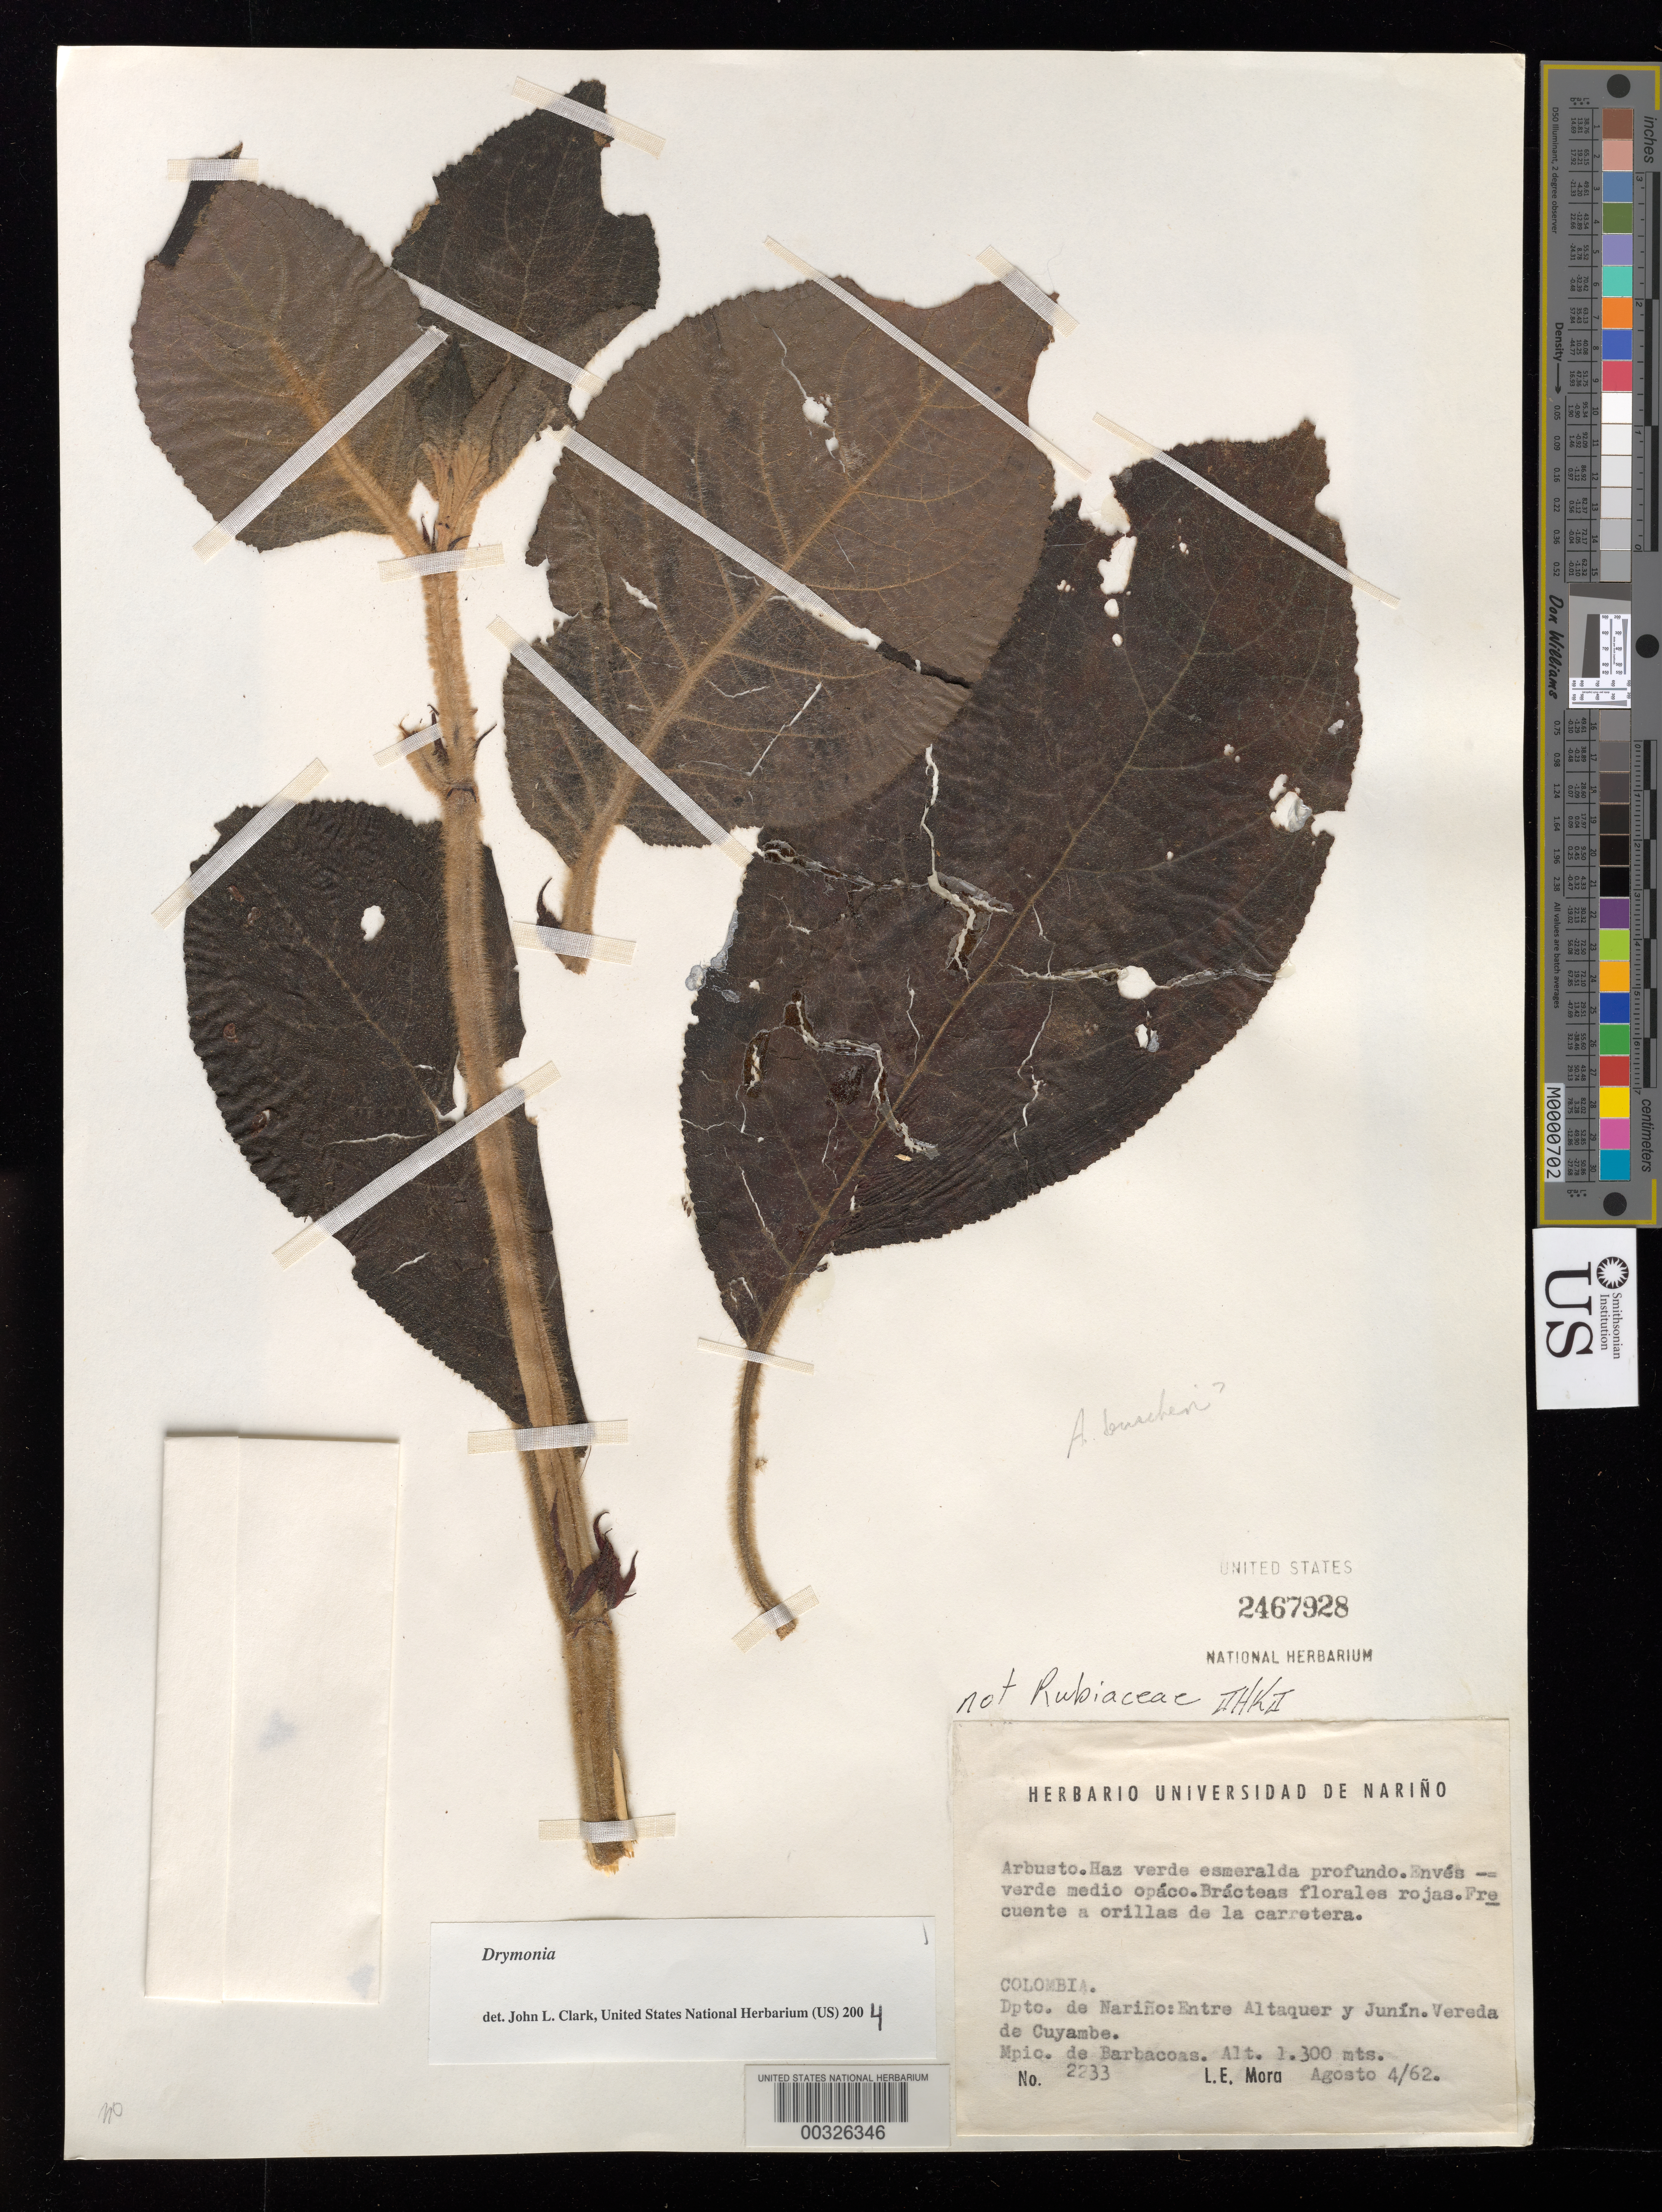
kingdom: Plantae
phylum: Tracheophyta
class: Magnoliopsida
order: Lamiales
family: Gesneriaceae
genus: Drymonia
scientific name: Drymonia teuscheri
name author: (Raymond) J.L. Clark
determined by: Clark, J. L., (SEL), The Marie Selby Botanical Garden (UNITED STATES)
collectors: L. Mora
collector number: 2233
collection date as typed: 04 Aug 1962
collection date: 1962-08-04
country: Colombia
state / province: Nariño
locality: Dpto. de Nariño: entre Altaquer y Junín. Vereda de Cuyambe. Mpio. de Barbacoas.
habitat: Frecuente a orillas de la carretera.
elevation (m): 1300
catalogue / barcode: US 2467928